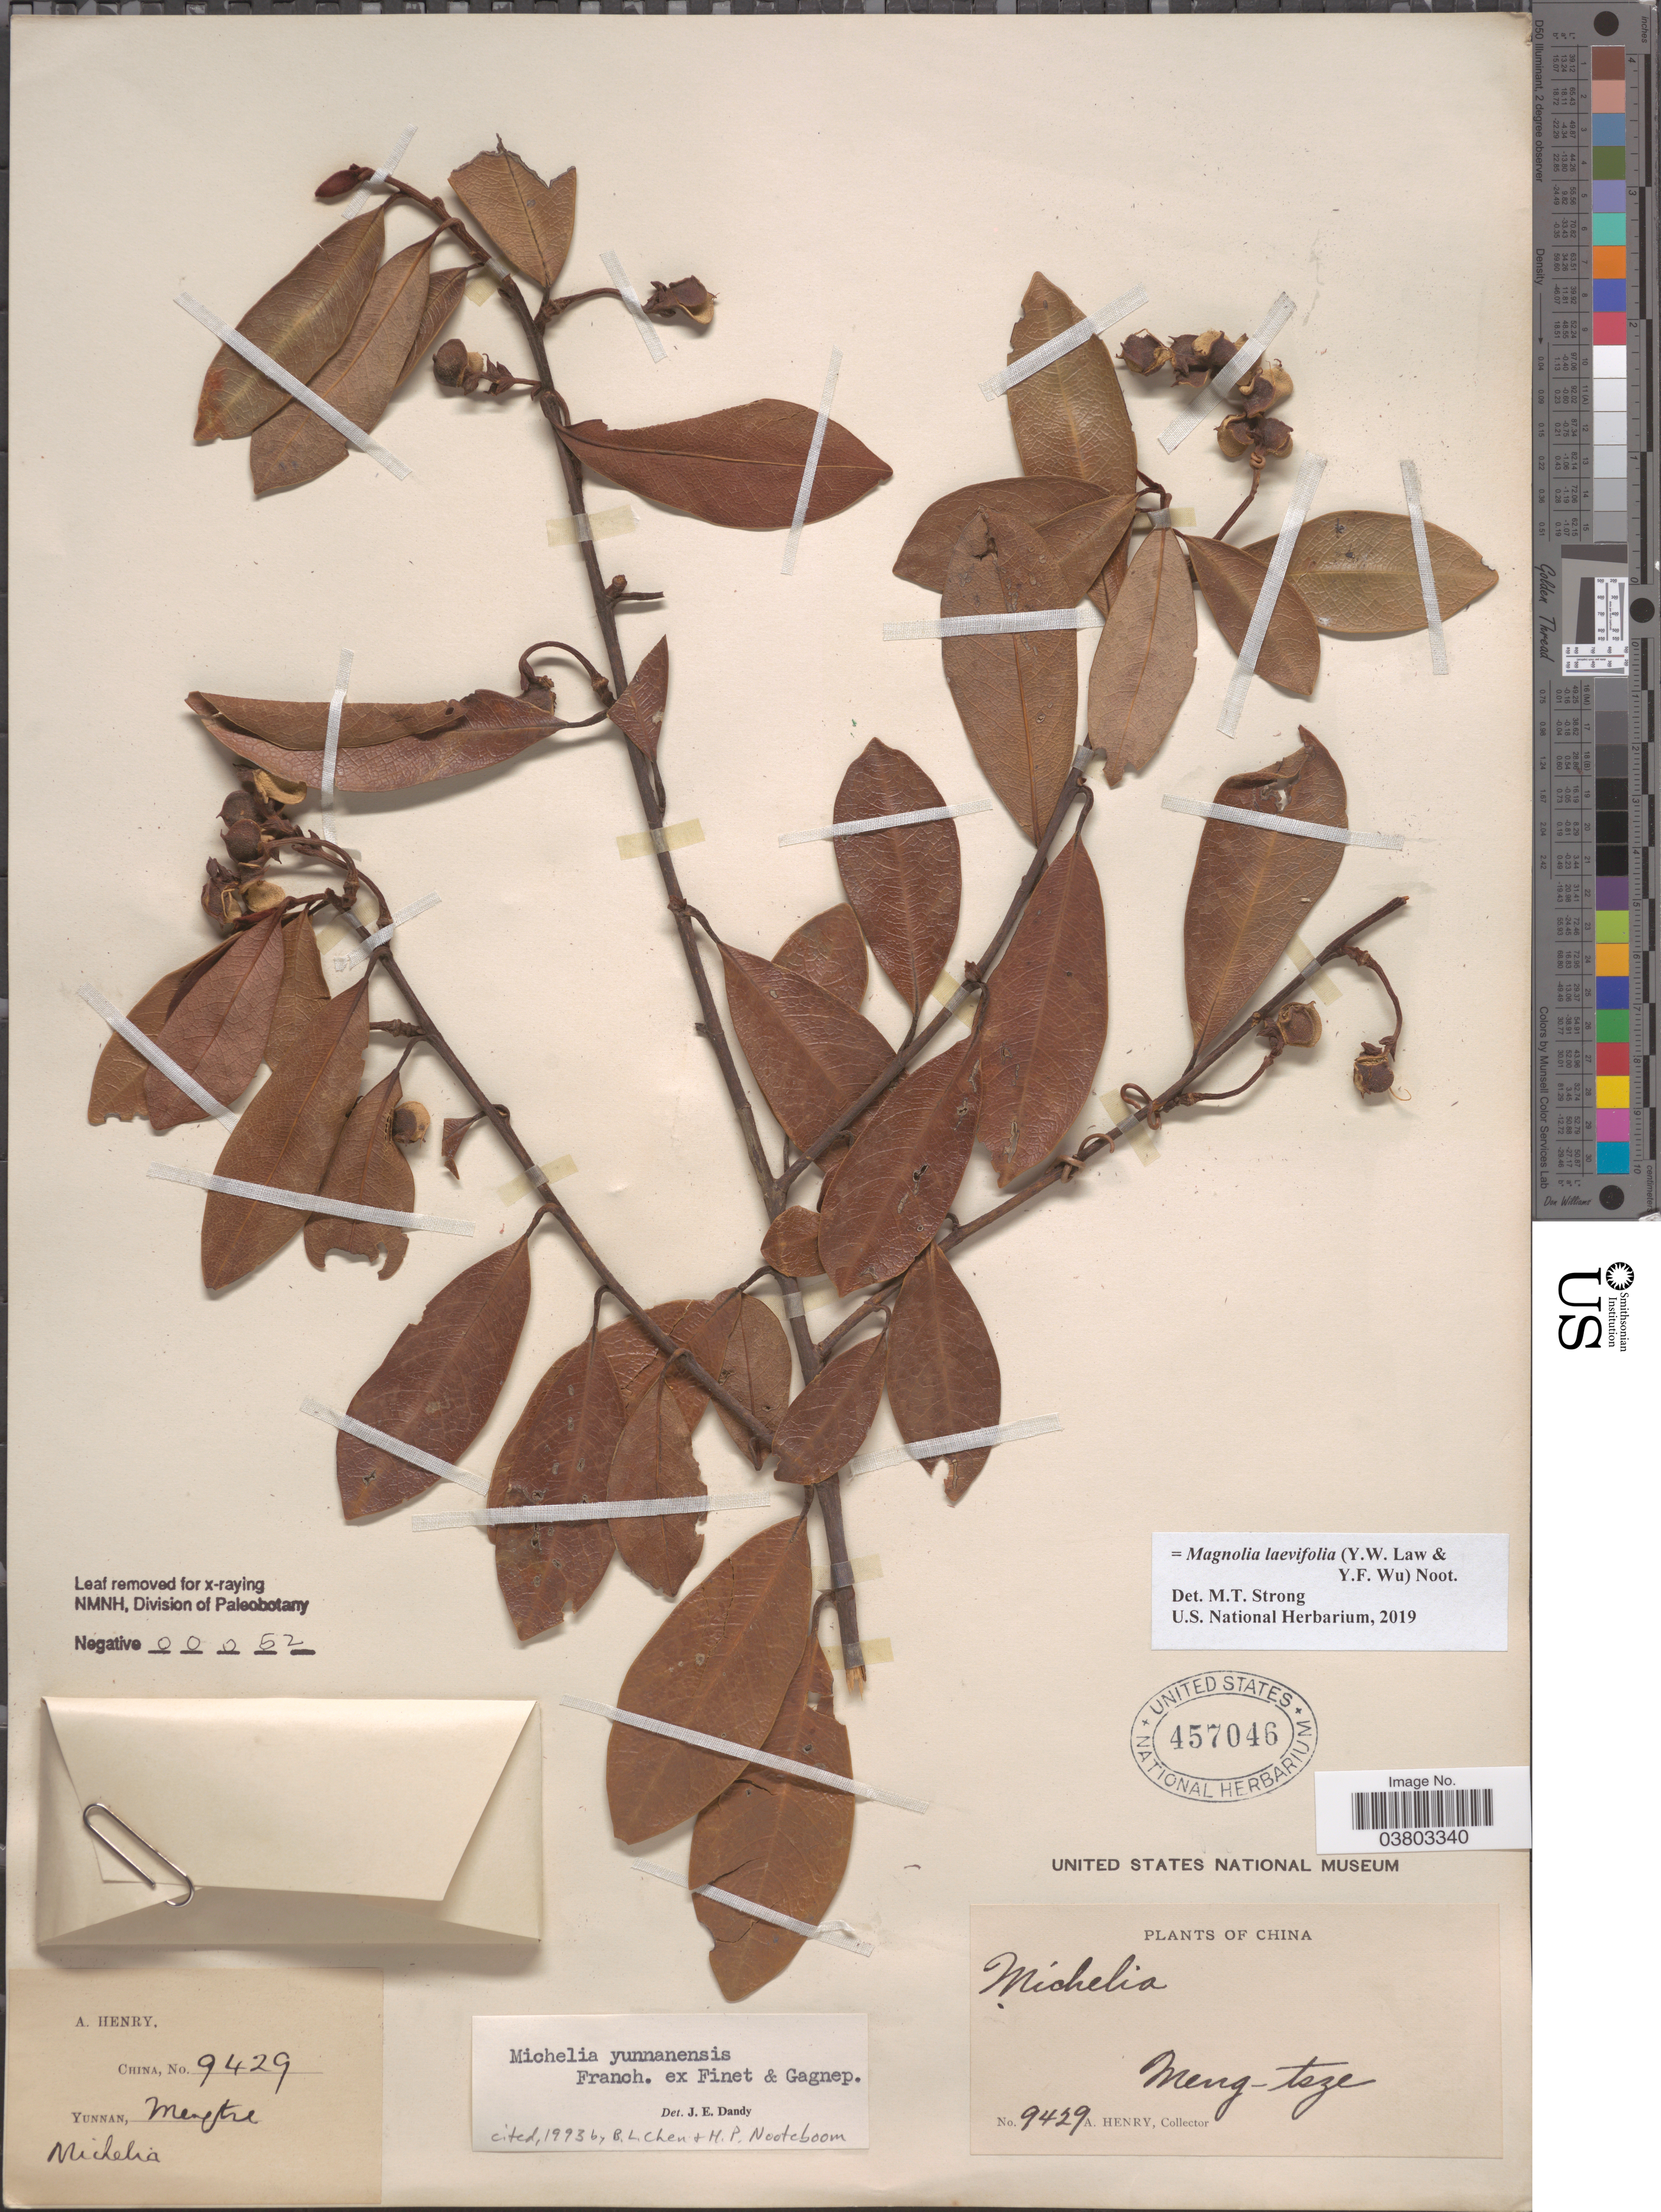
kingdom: Plantae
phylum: Tracheophyta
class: Magnoliopsida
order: Magnoliales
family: Magnoliaceae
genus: Magnolia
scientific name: Magnolia laevifolia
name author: (Y.W. Law & Y.F. Wu) Noot.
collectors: A. Henry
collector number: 9429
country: China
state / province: Yunnan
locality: Meng-tsze.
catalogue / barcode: US 457046